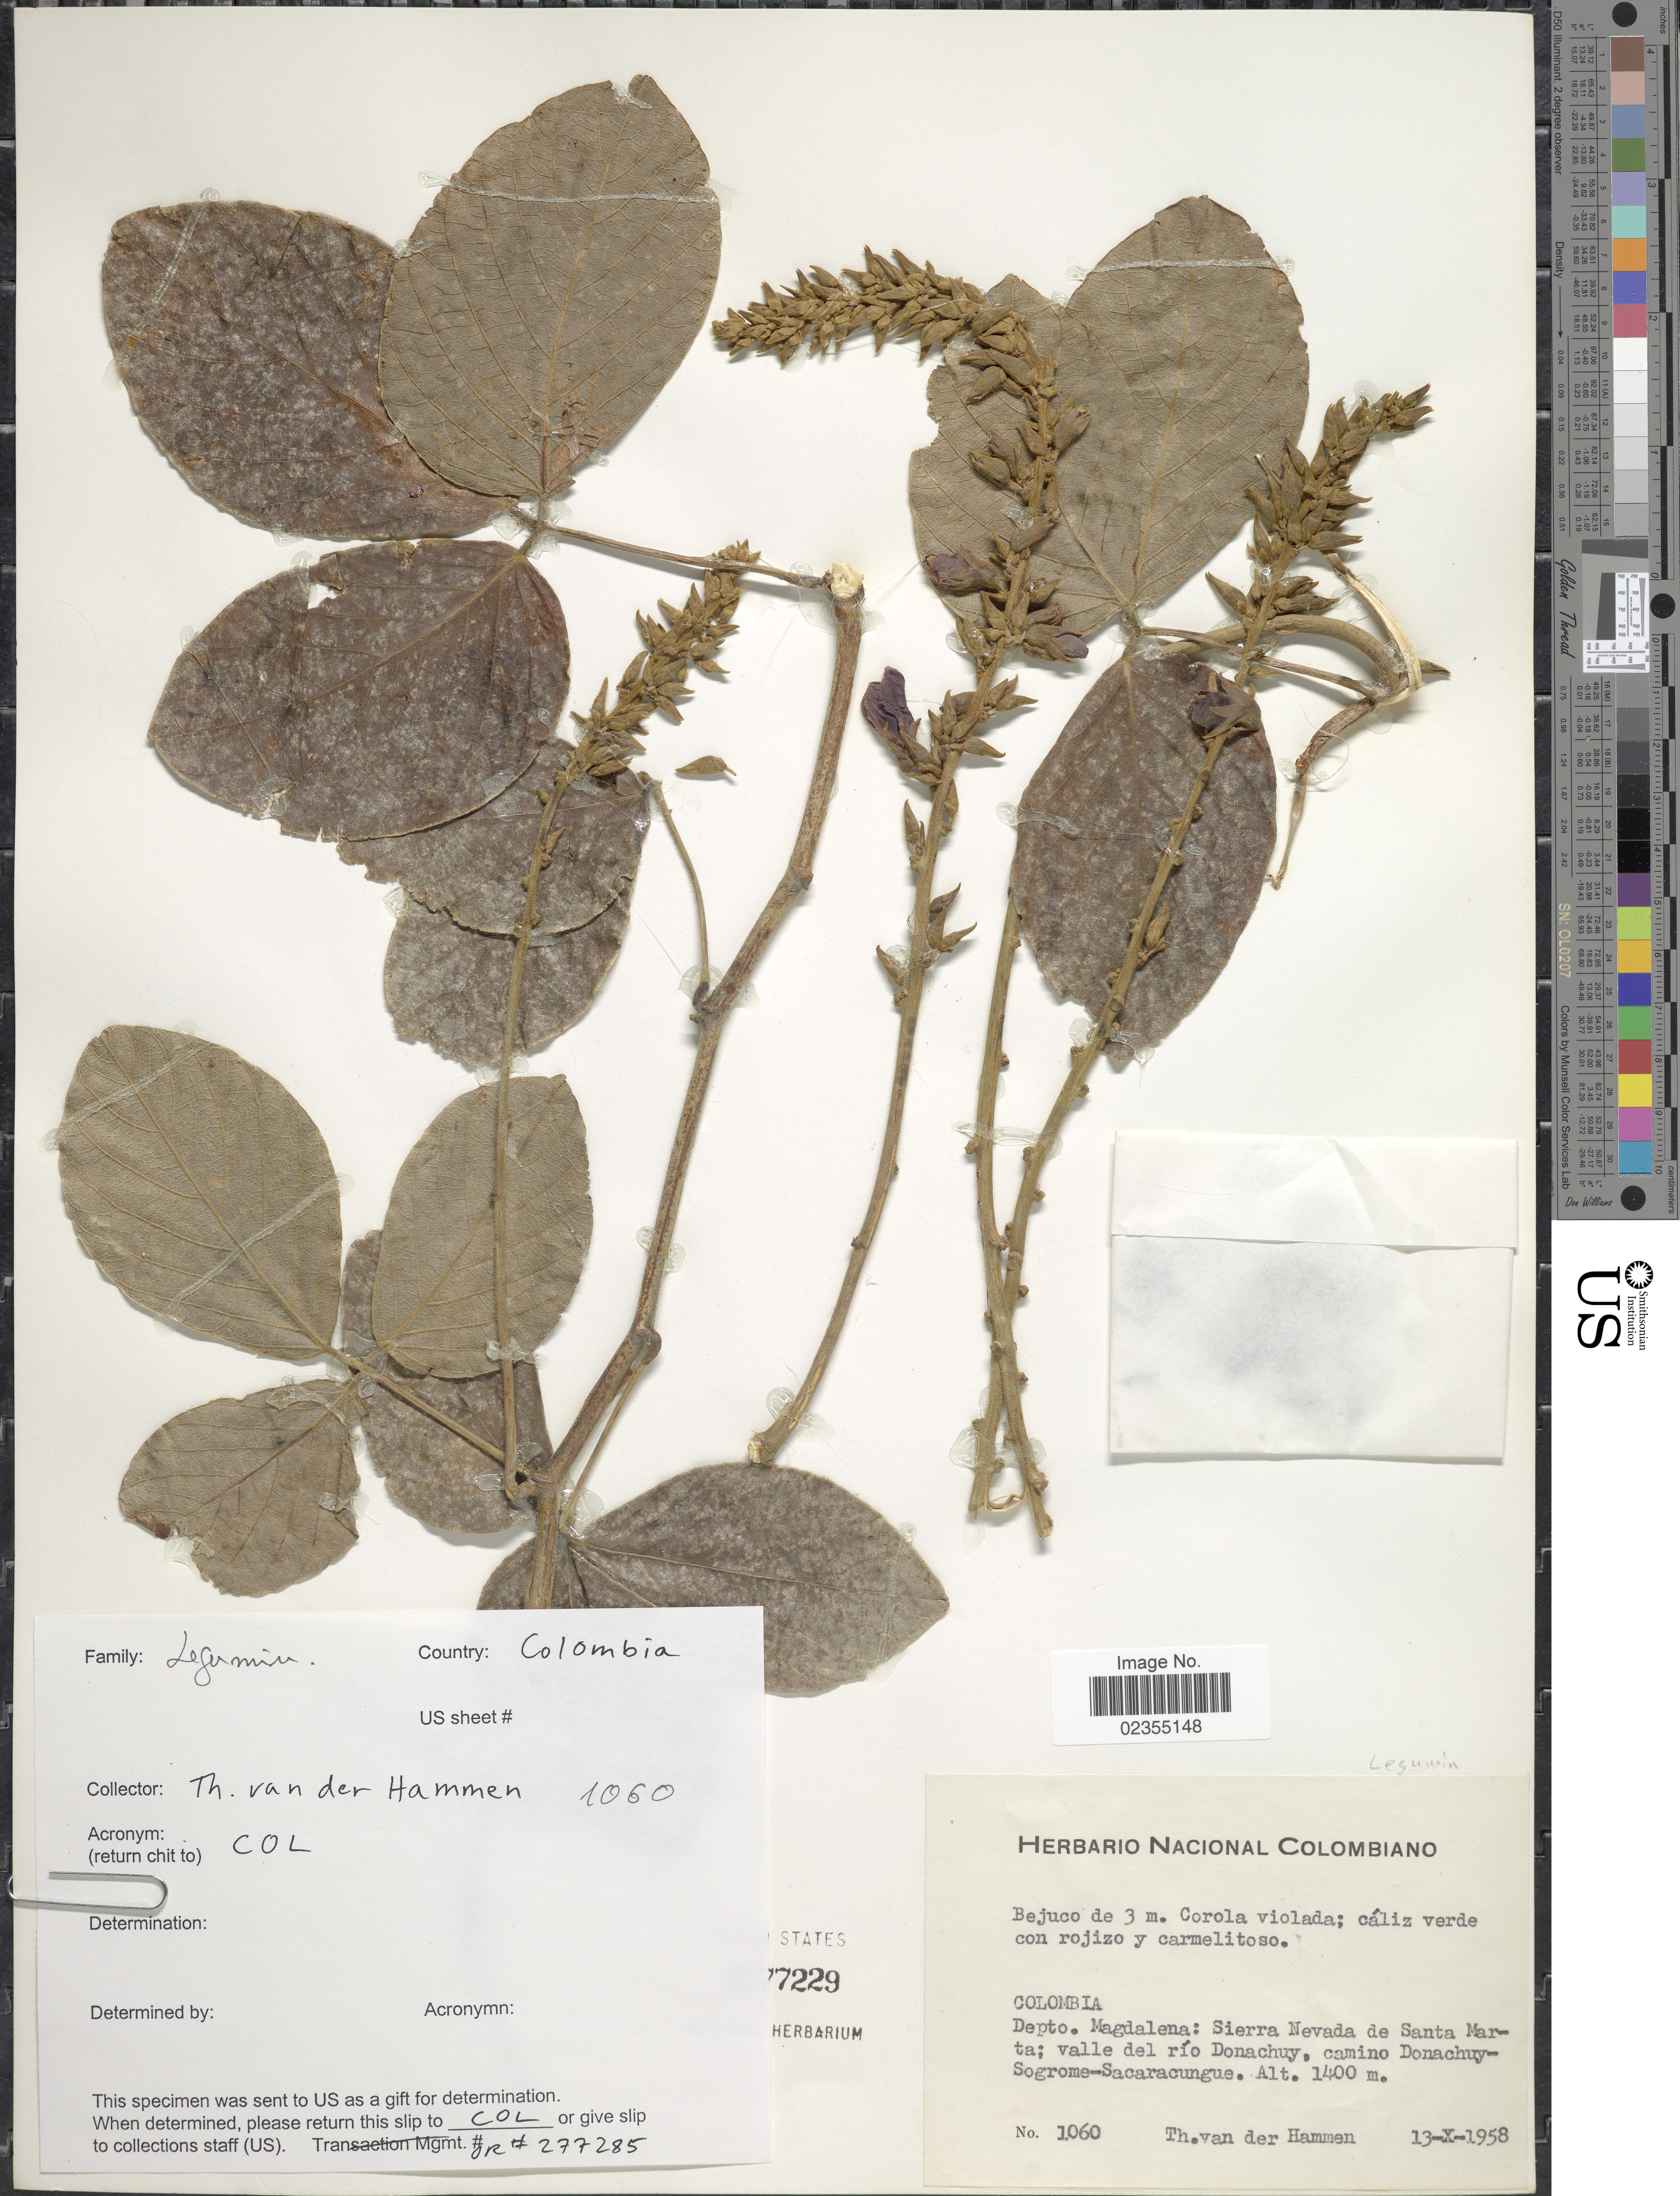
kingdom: Plantae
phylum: Tracheophyta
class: Magnoliopsida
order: Fabales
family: Fabaceae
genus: Dioclea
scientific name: Dioclea lehmannii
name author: Diels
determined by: Maxwell, R. H.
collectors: T. Van der Hammen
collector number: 1060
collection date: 1958-10-13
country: Colombia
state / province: Magdalena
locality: Depto. Magdalena: Sierra Nevada de Santa Marta; valle del río Donachuy, camino Donachuy-Sogrome-Sacaracungue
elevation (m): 1400